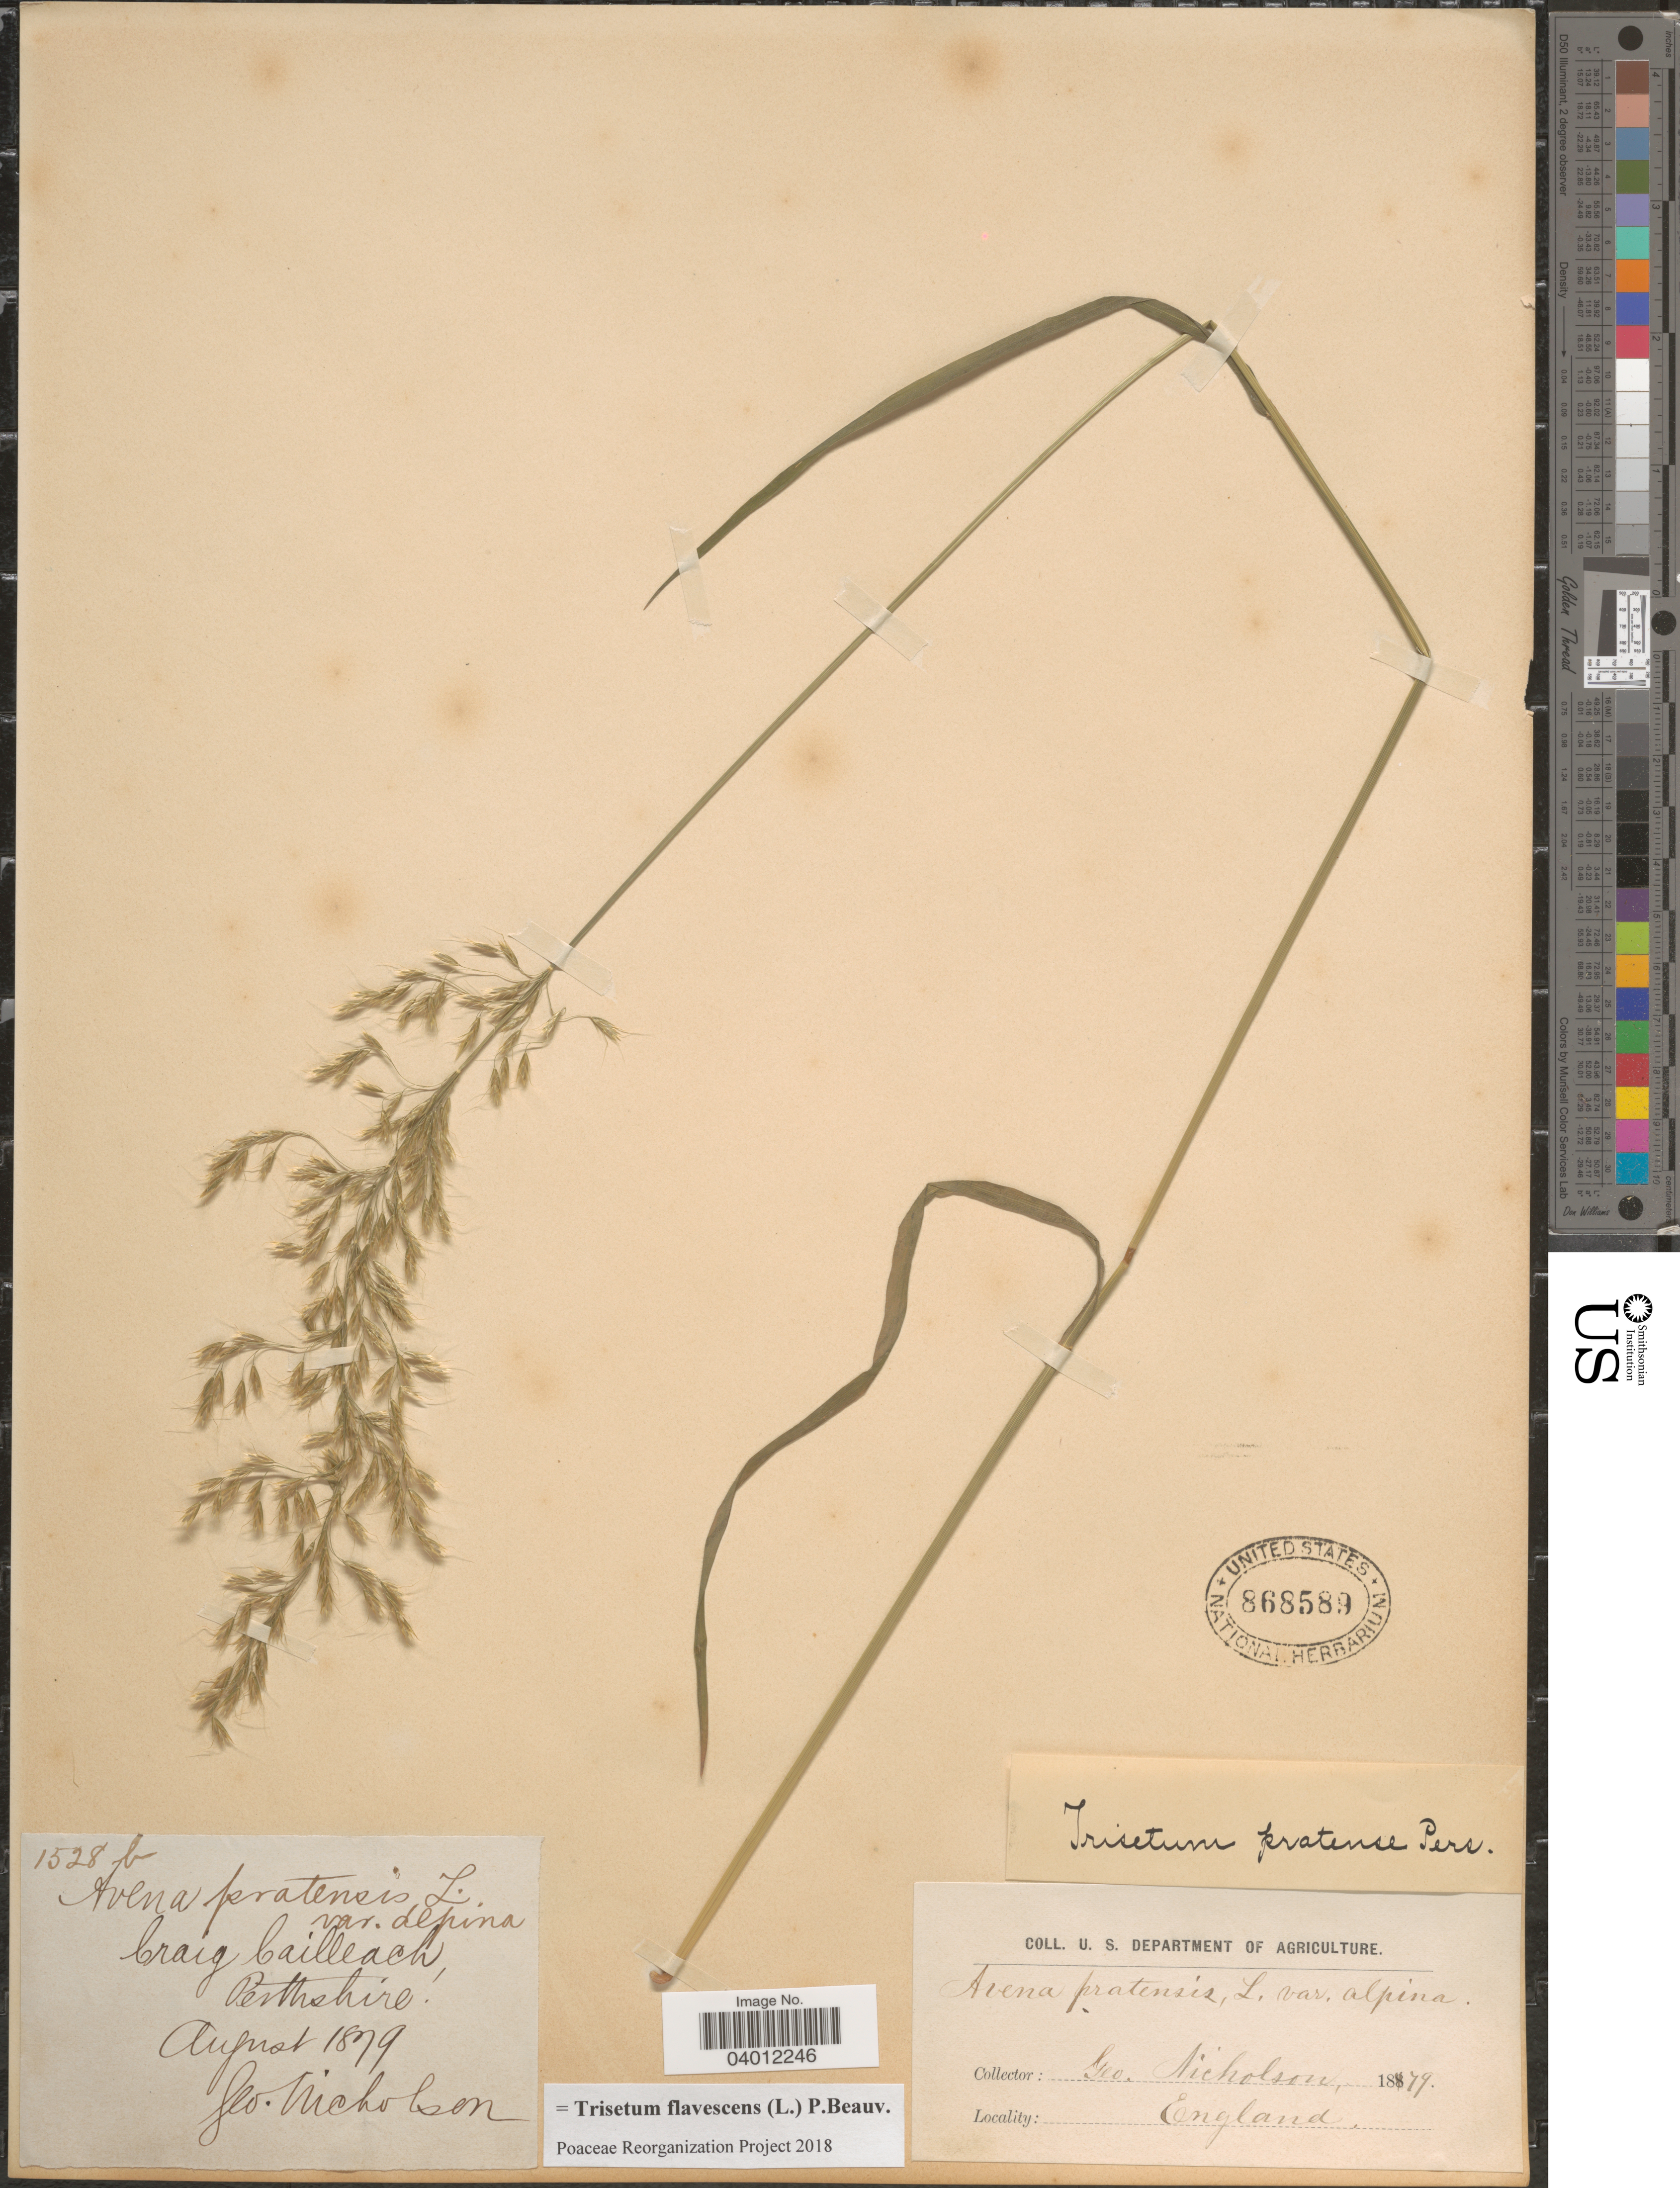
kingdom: Plantae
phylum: Tracheophyta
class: Liliopsida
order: Poales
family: Poaceae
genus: Trisetum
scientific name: Trisetum flavescens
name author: (L.) P. Beauv.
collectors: G. Nicholson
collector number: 1528b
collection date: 1879-08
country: United Kingdom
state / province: England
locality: Craig Cailleach, Pertshire.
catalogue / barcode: US 868589